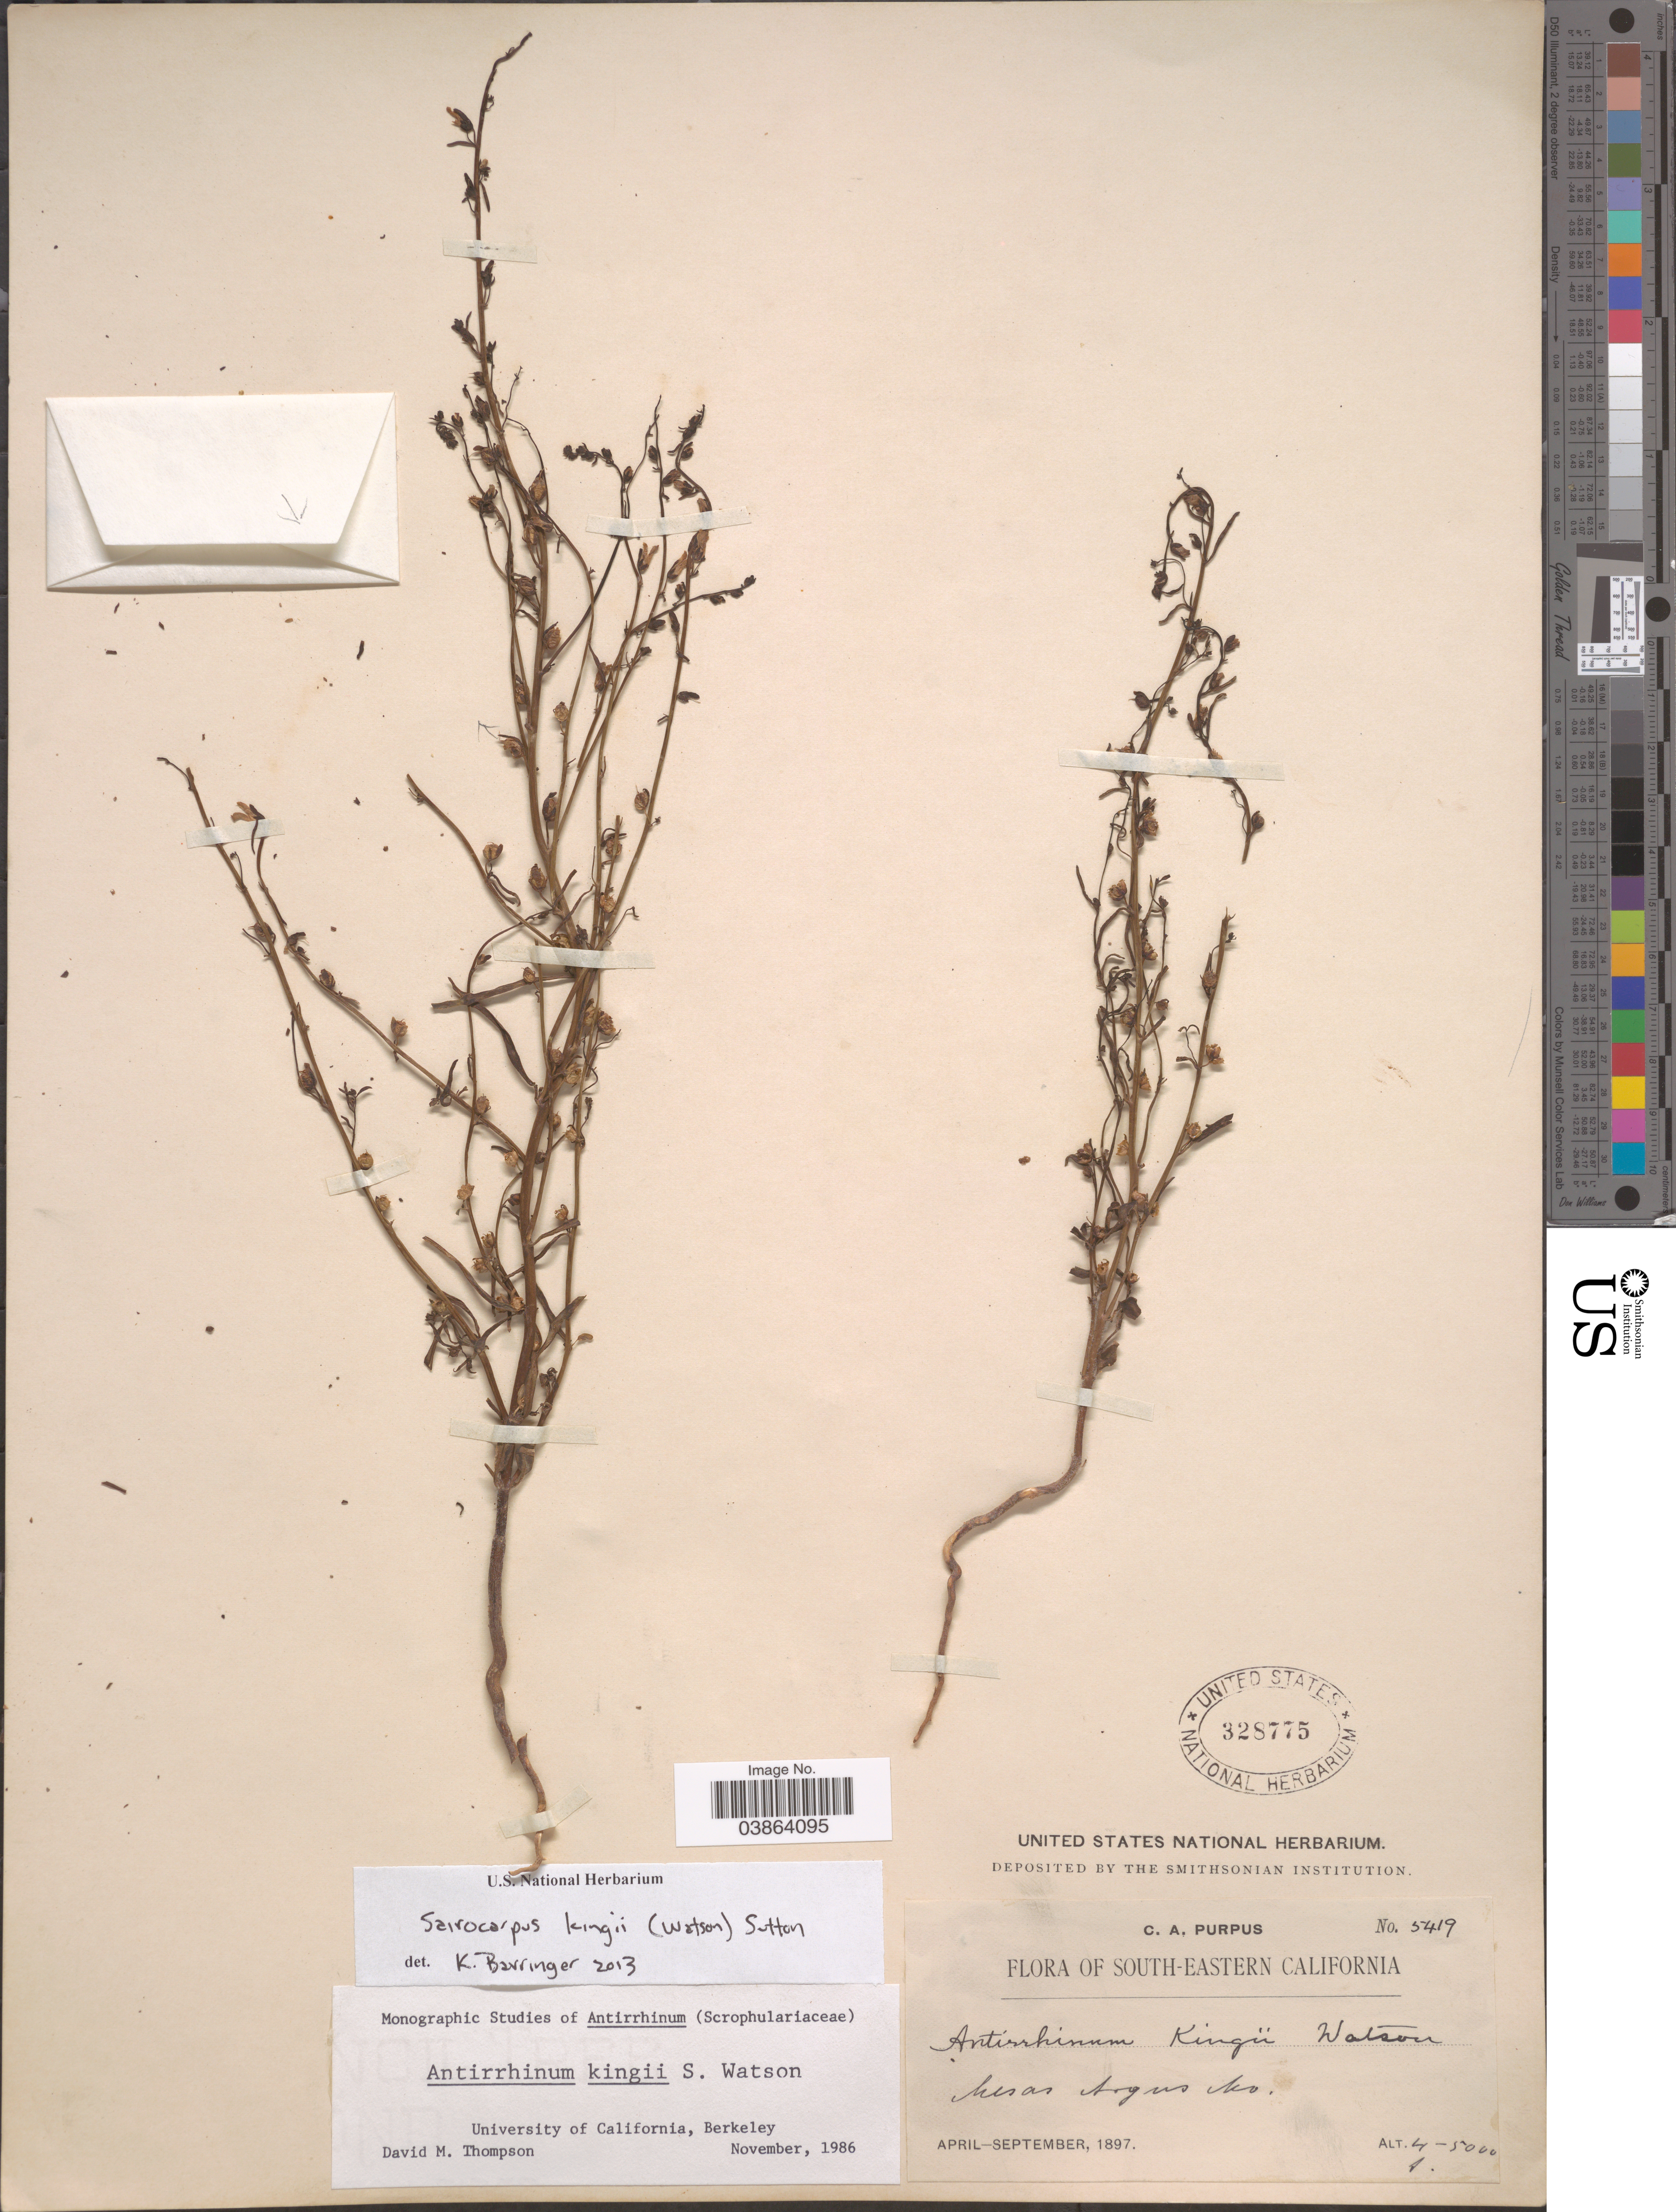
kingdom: Plantae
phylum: Tracheophyta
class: Magnoliopsida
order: Lamiales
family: Plantaginaceae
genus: Sairocarpus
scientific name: Sairocarpus kingii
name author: (S. Watson) D.A. Sutton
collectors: C. A. Purpus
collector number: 5419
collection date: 1897-04/1897-09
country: United States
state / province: California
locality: South-eastern California.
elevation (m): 1219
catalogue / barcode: US 328775